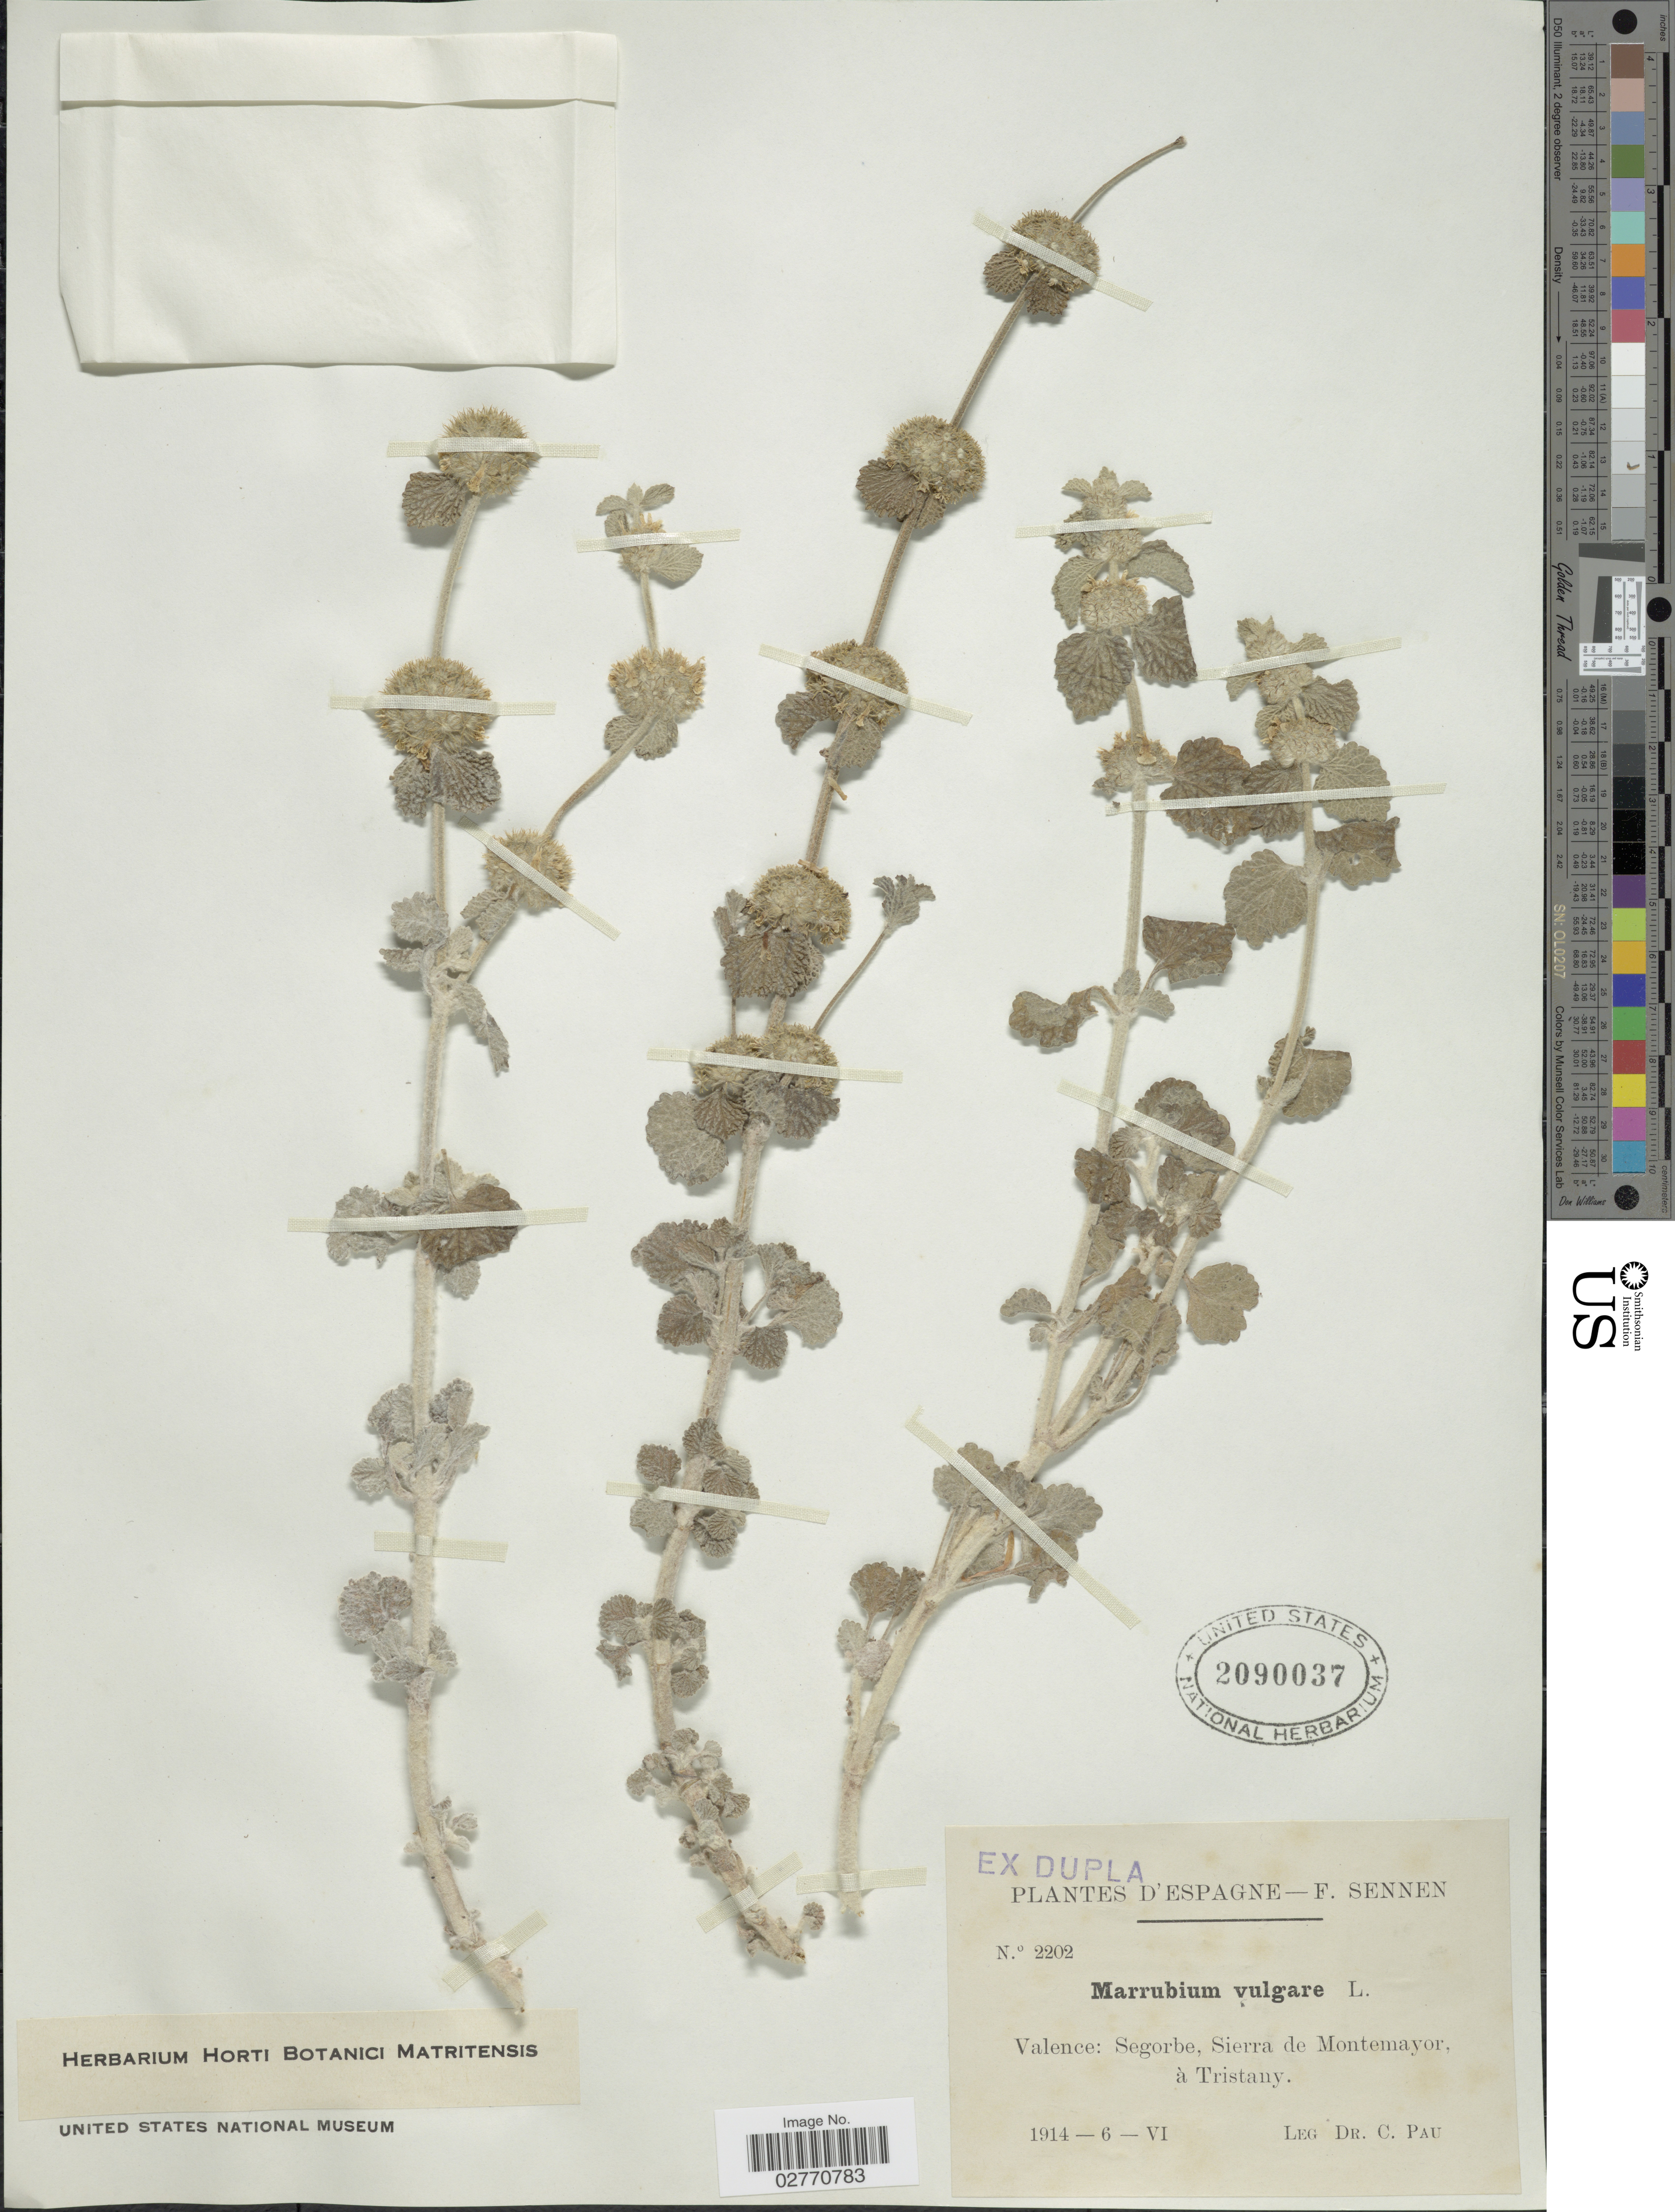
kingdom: Plantae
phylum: Tracheophyta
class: Magnoliopsida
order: Lamiales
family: Lamiaceae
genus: Marrubium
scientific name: Marrubium vulgare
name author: L.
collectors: C. Pau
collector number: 2202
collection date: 1914-06-06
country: Spain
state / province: Valenciana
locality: Espagne, Valence: Segorbe, Sierra de Montemayor, à Tristany.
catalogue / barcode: US 2090037